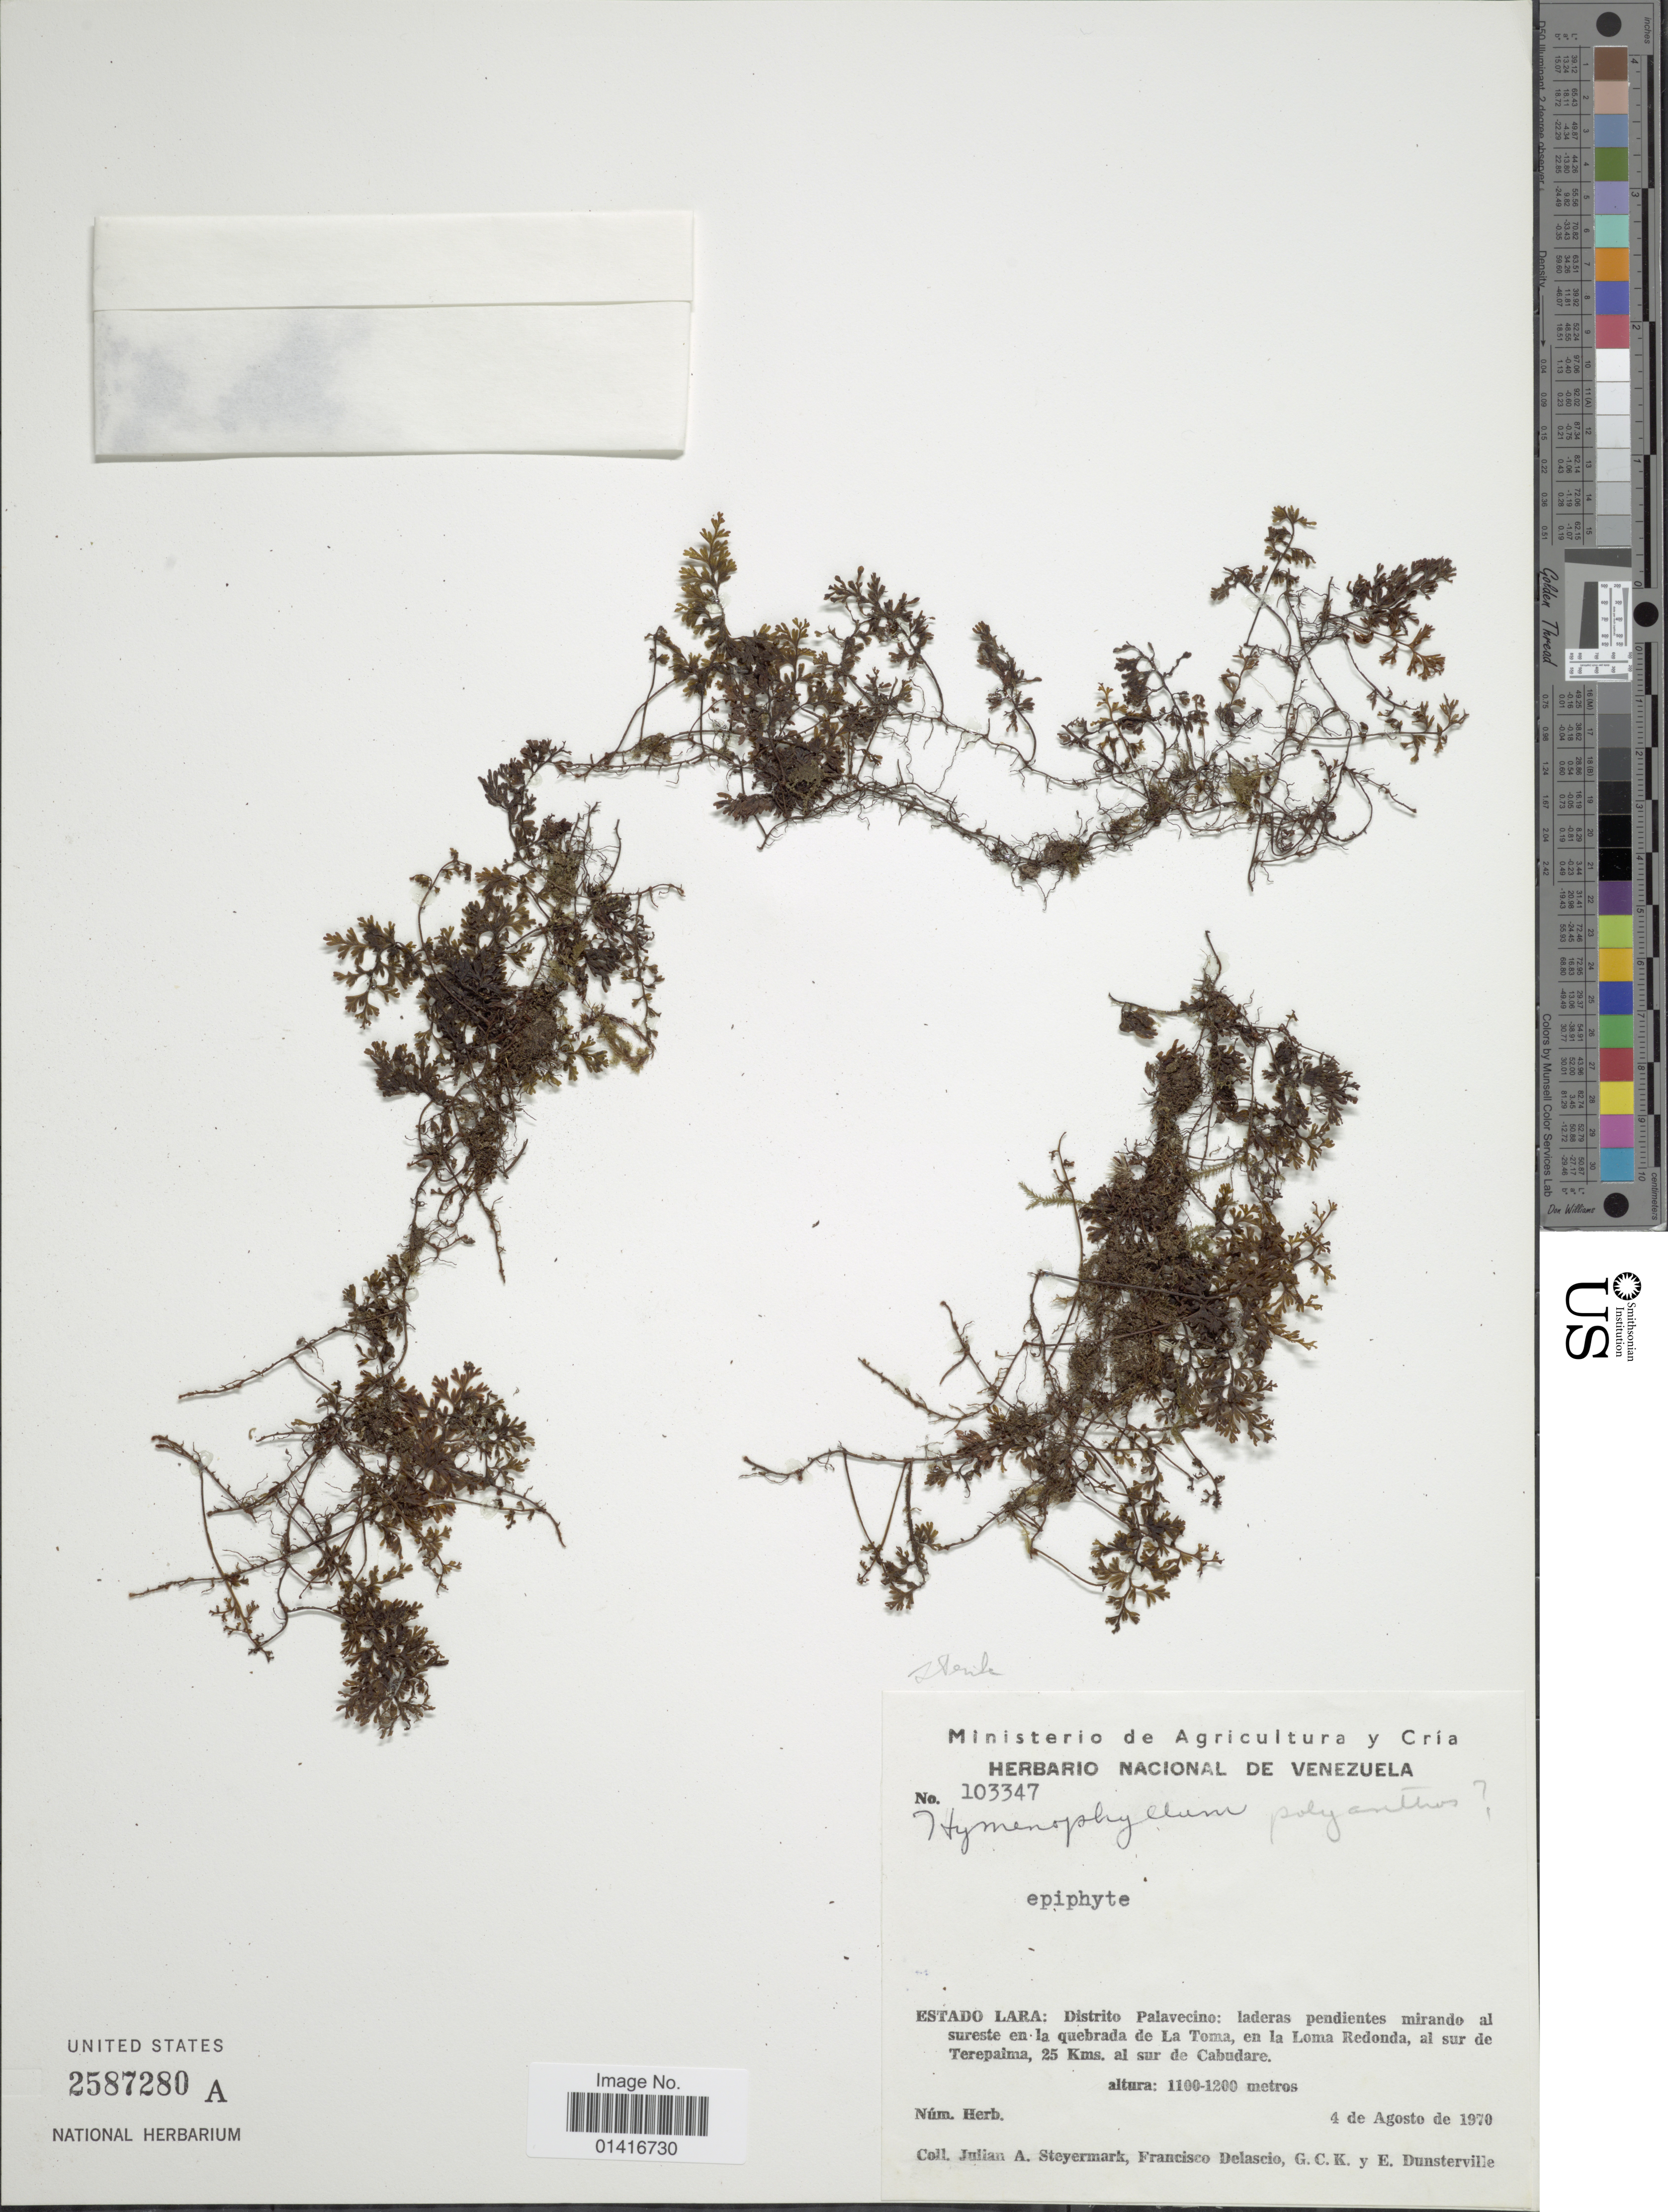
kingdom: Plantae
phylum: Tracheophyta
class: Polypodiopsida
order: Hymenophyllales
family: Hymenophyllaceae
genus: Hymenophyllum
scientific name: Hymenophyllum polyanthos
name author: (Sw.) Sw.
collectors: J. Steyermark, F. Delascio C., G.C.K. & E. Dunsterville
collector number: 103347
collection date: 1970-08-04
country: Venezuela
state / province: Lara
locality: Estado Lara: Distrito Palavecino; Iaderas pendientes mirando al sureste en la quebrada de La Toma, en Ia Loma Rendonda, al sur de Terepaima, 25 Kms, al sur dde Cabudare.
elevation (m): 1100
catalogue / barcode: US 2587280A